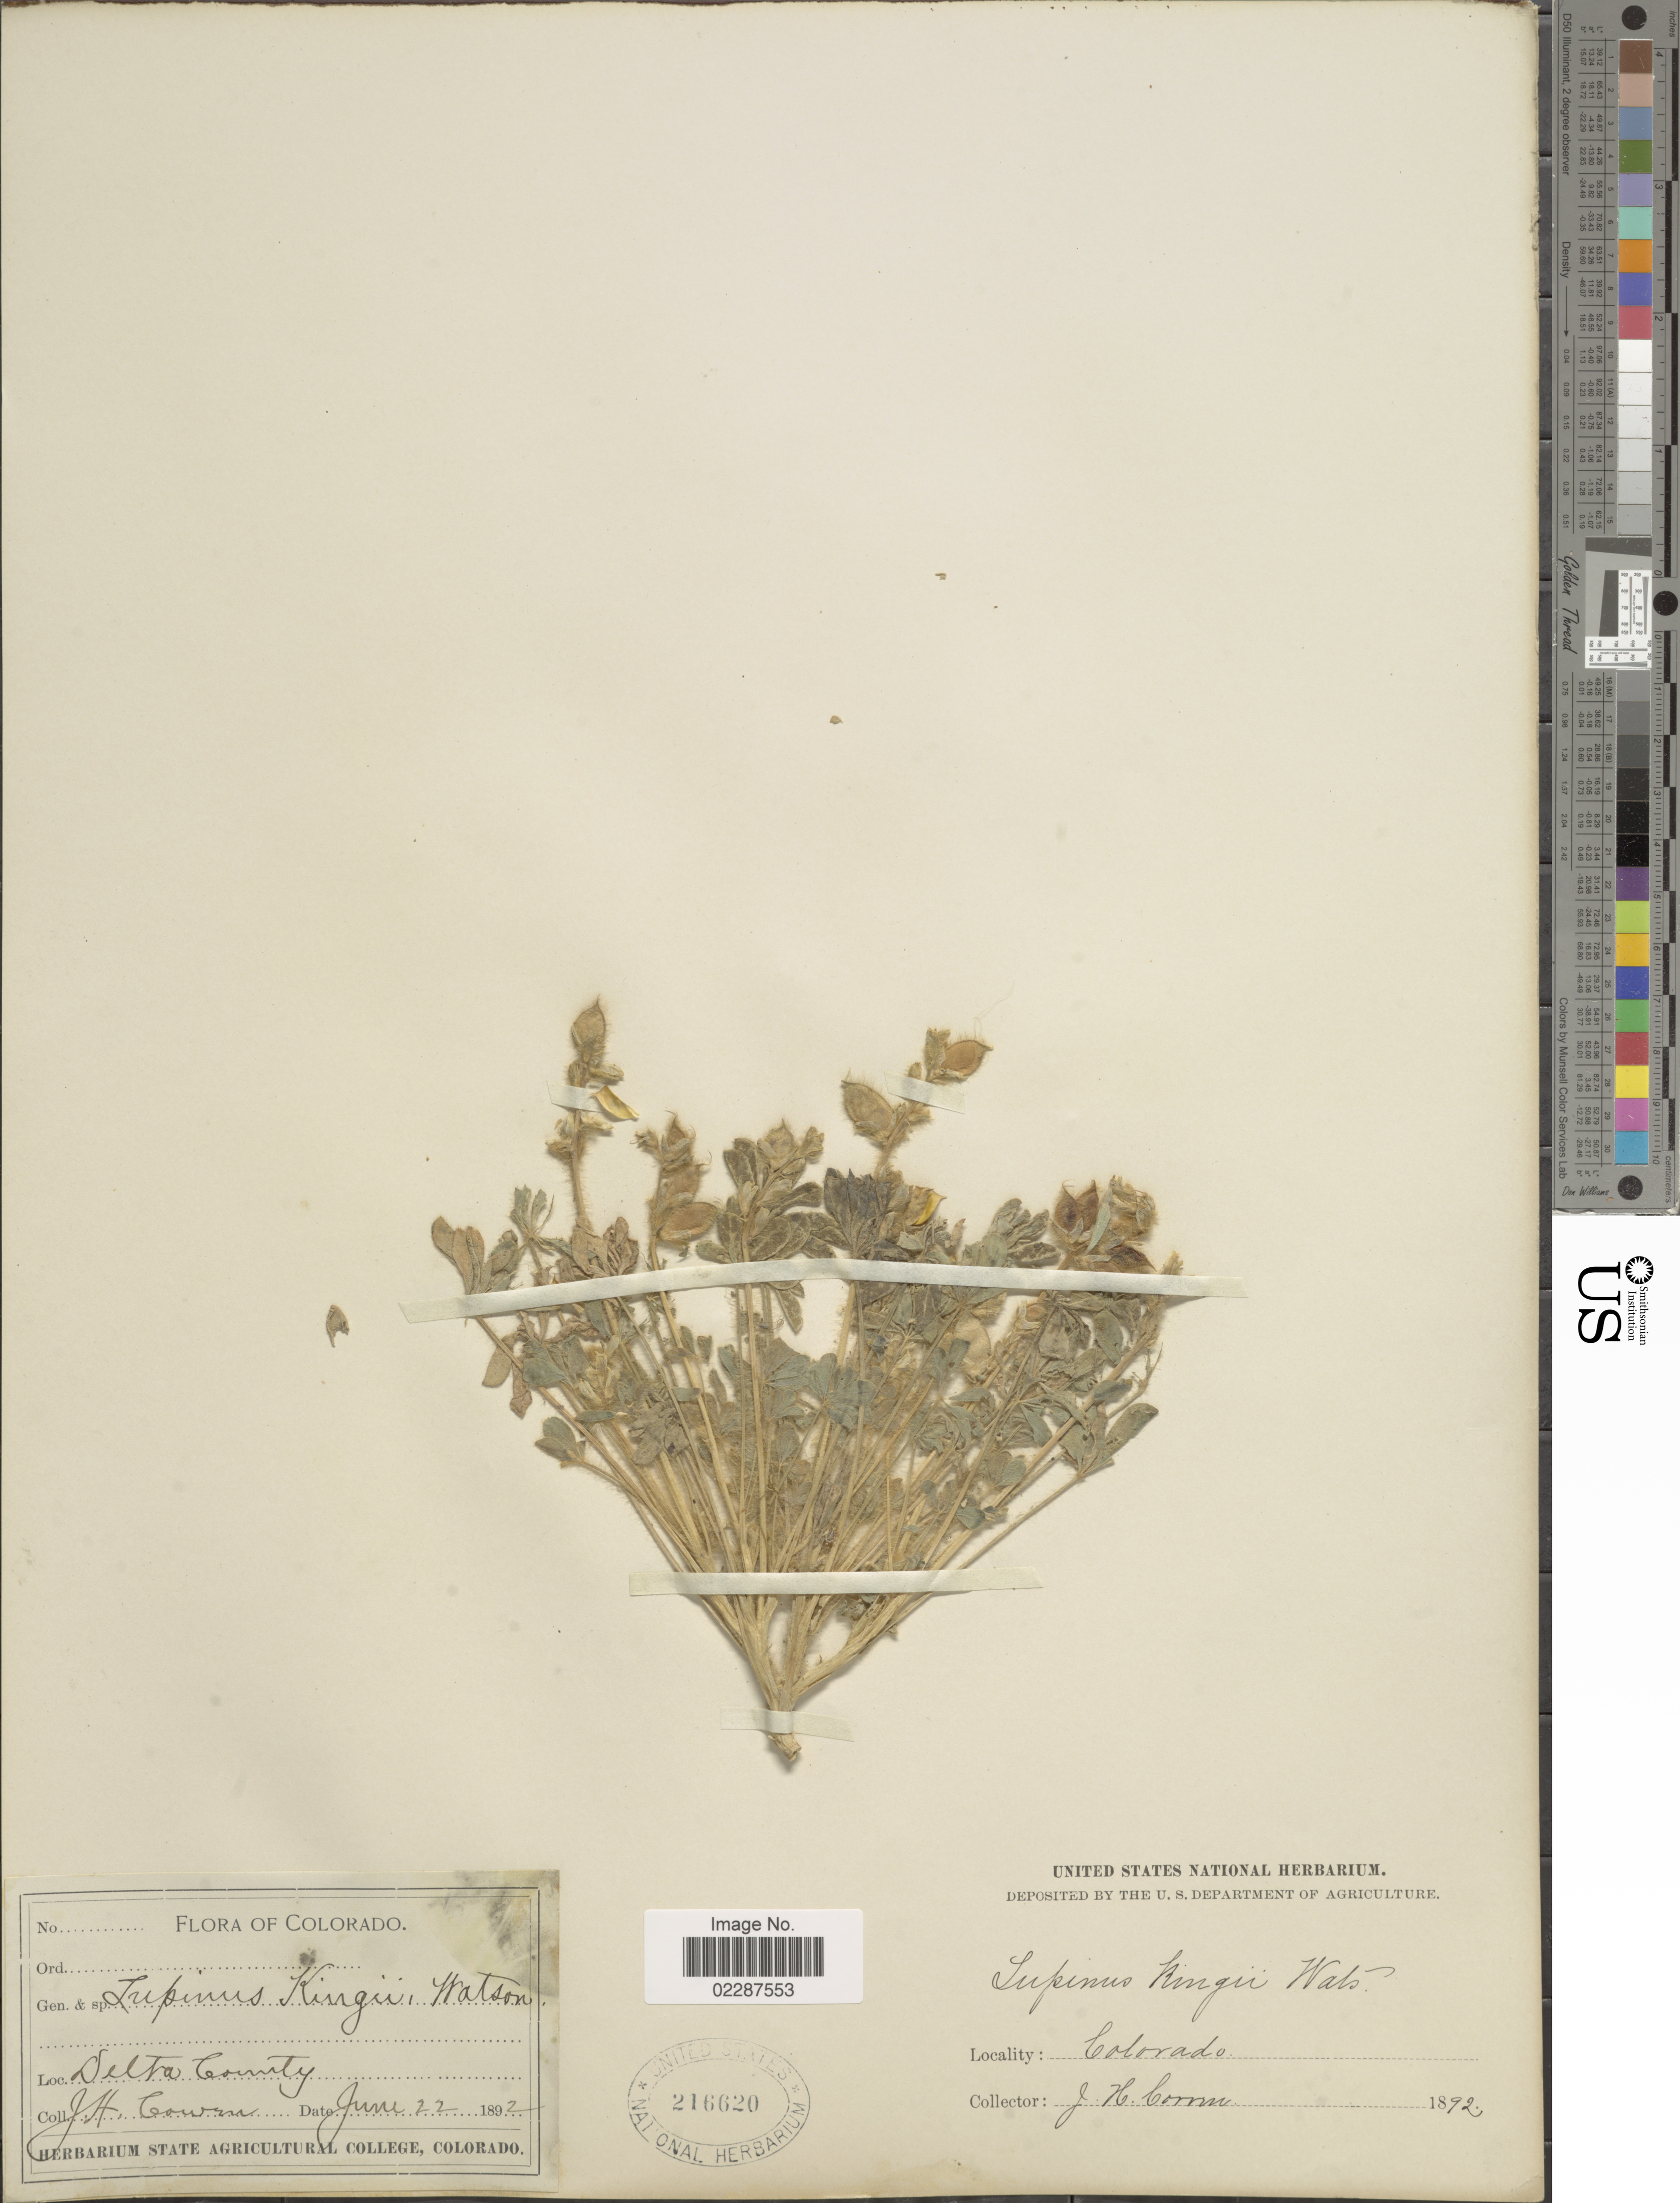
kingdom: Plantae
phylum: Tracheophyta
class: Magnoliopsida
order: Fabales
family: Fabaceae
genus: Lupinus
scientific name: Lupinus sileri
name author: S. Watson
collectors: J. H. Cowen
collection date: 1892-06-22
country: United States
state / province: Colorado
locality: Delta County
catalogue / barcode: US 216620